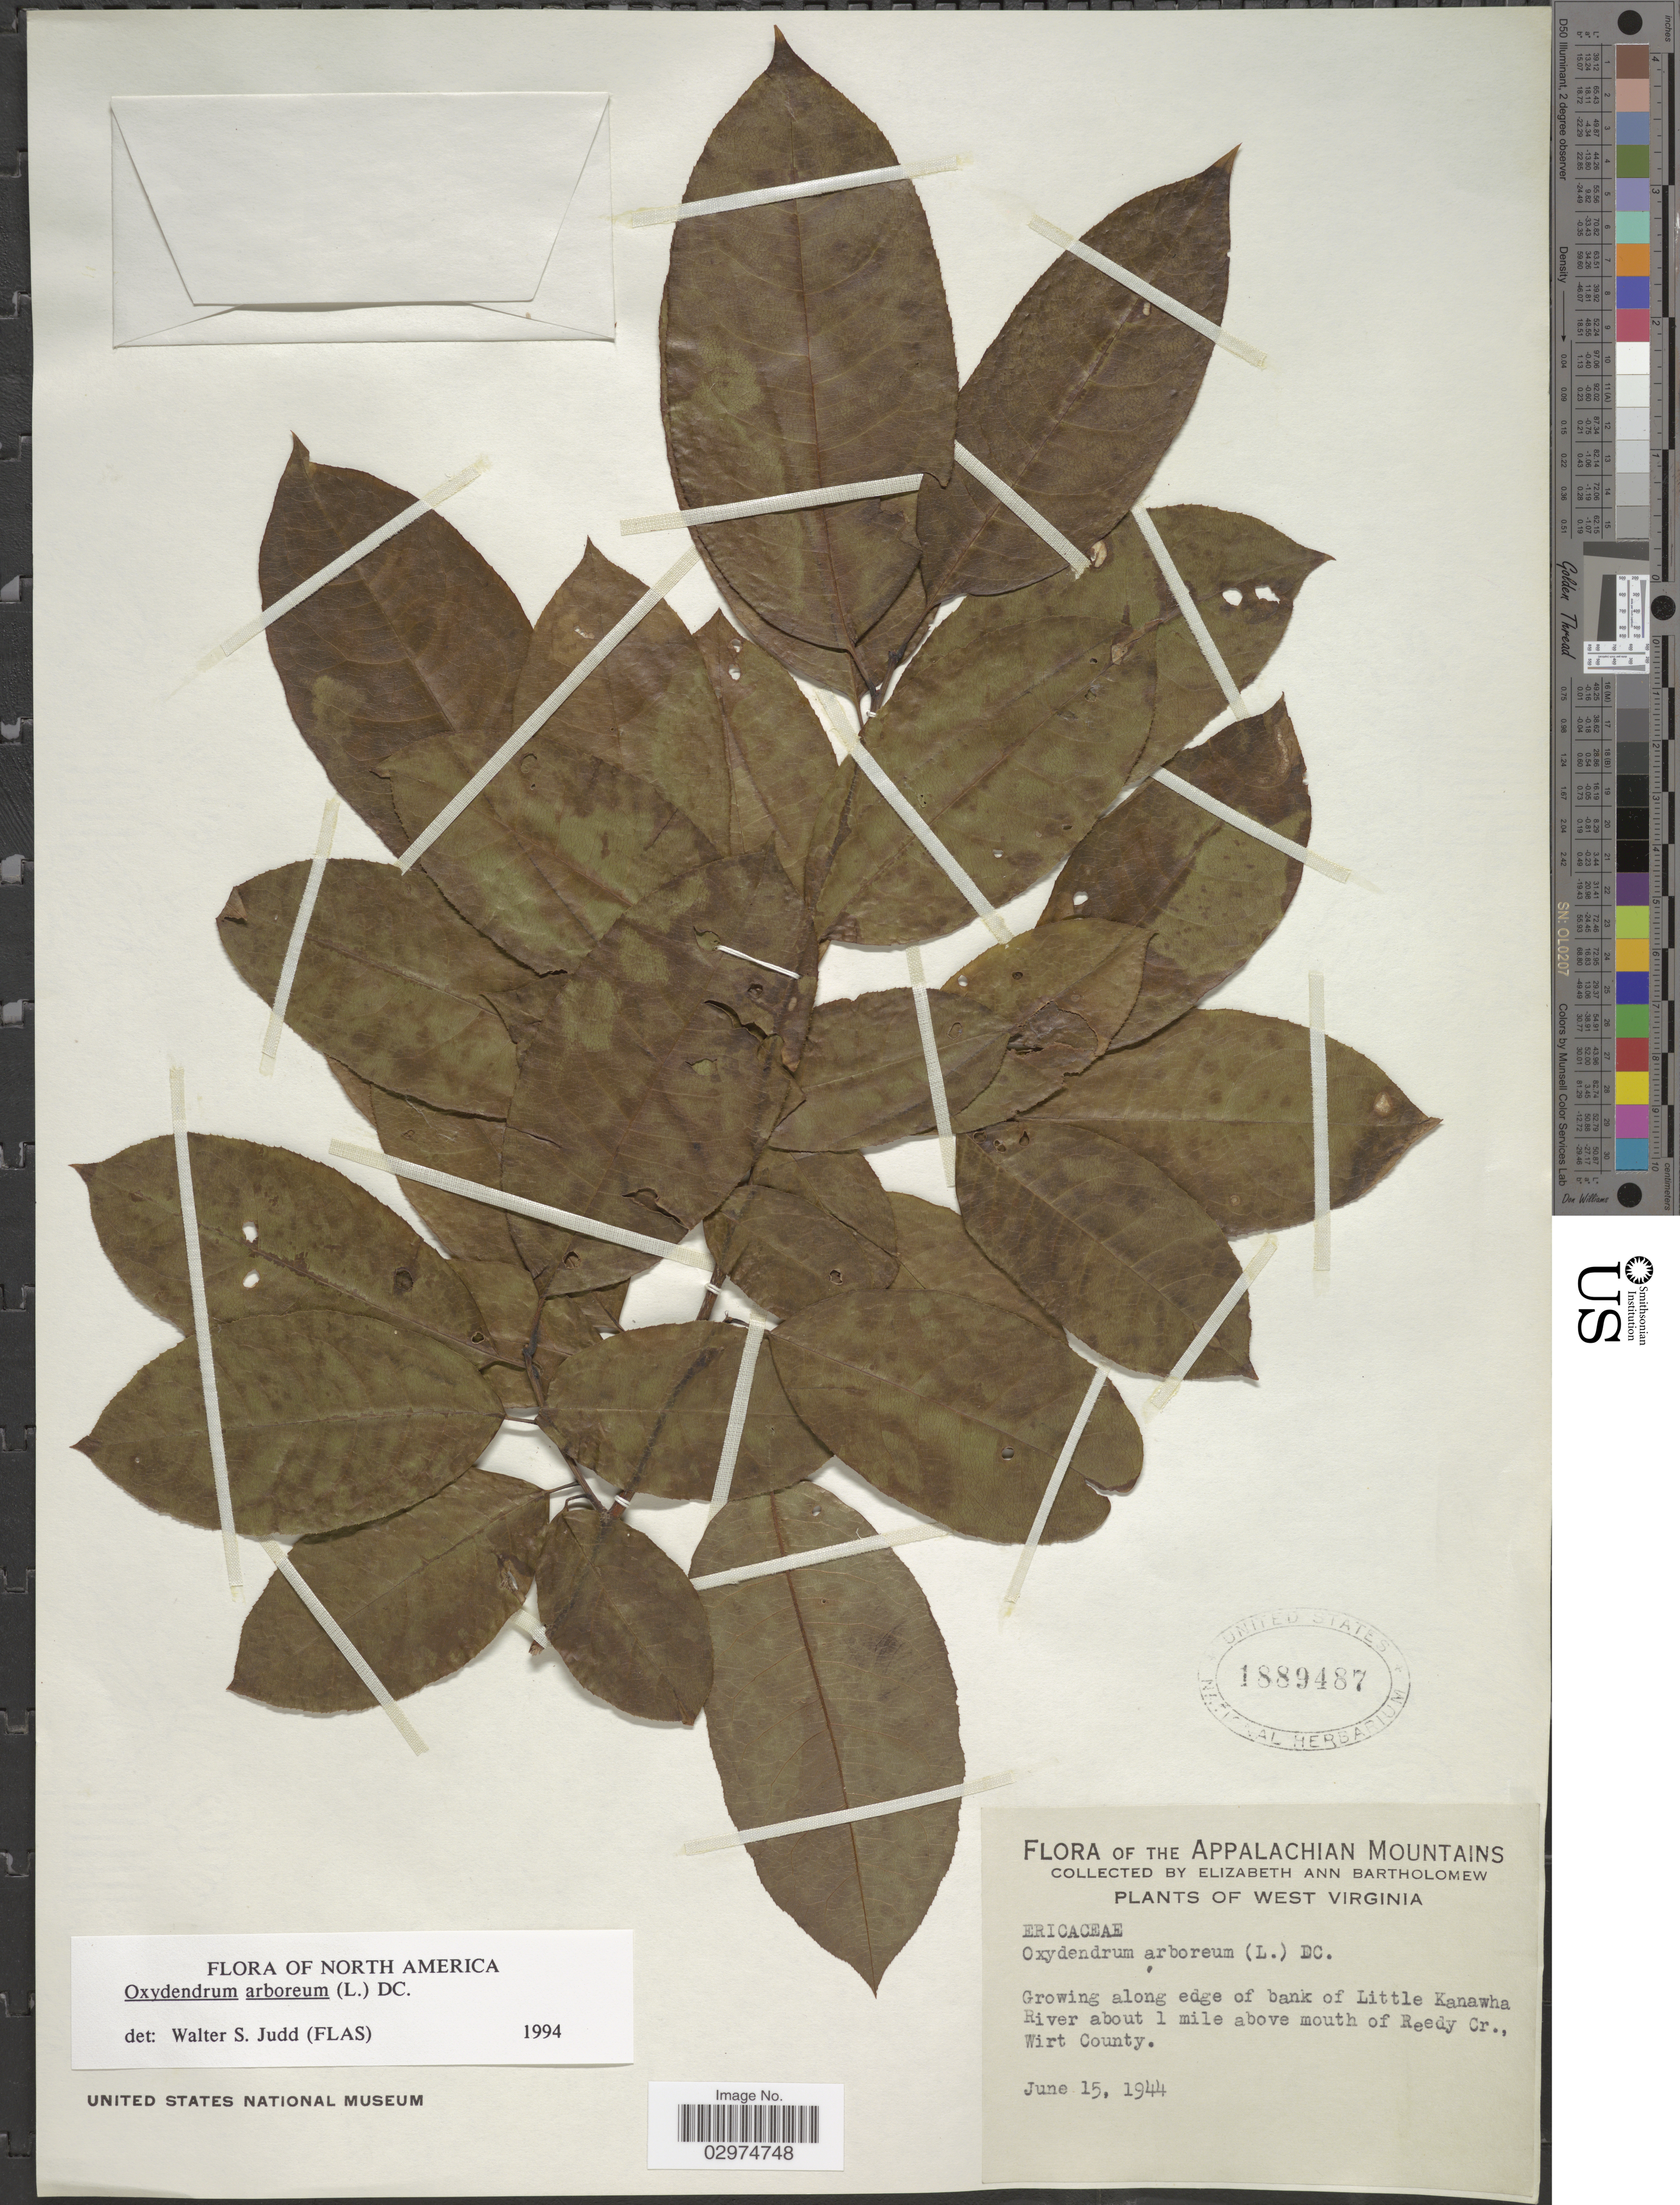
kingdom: Plantae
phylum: Tracheophyta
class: Magnoliopsida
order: Ericales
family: Ericaceae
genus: Oxydendrum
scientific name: Oxydendrum arboreum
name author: (L.) DC.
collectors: E. Bartholomew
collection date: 1944-06-15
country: United States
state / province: West Virginia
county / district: Wirt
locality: The Appalachian Mountains, growing along edge of bank of Little Kanawha River about 1 mile above mouth of Reedy Cr., Wirt County.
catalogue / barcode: US 1889487